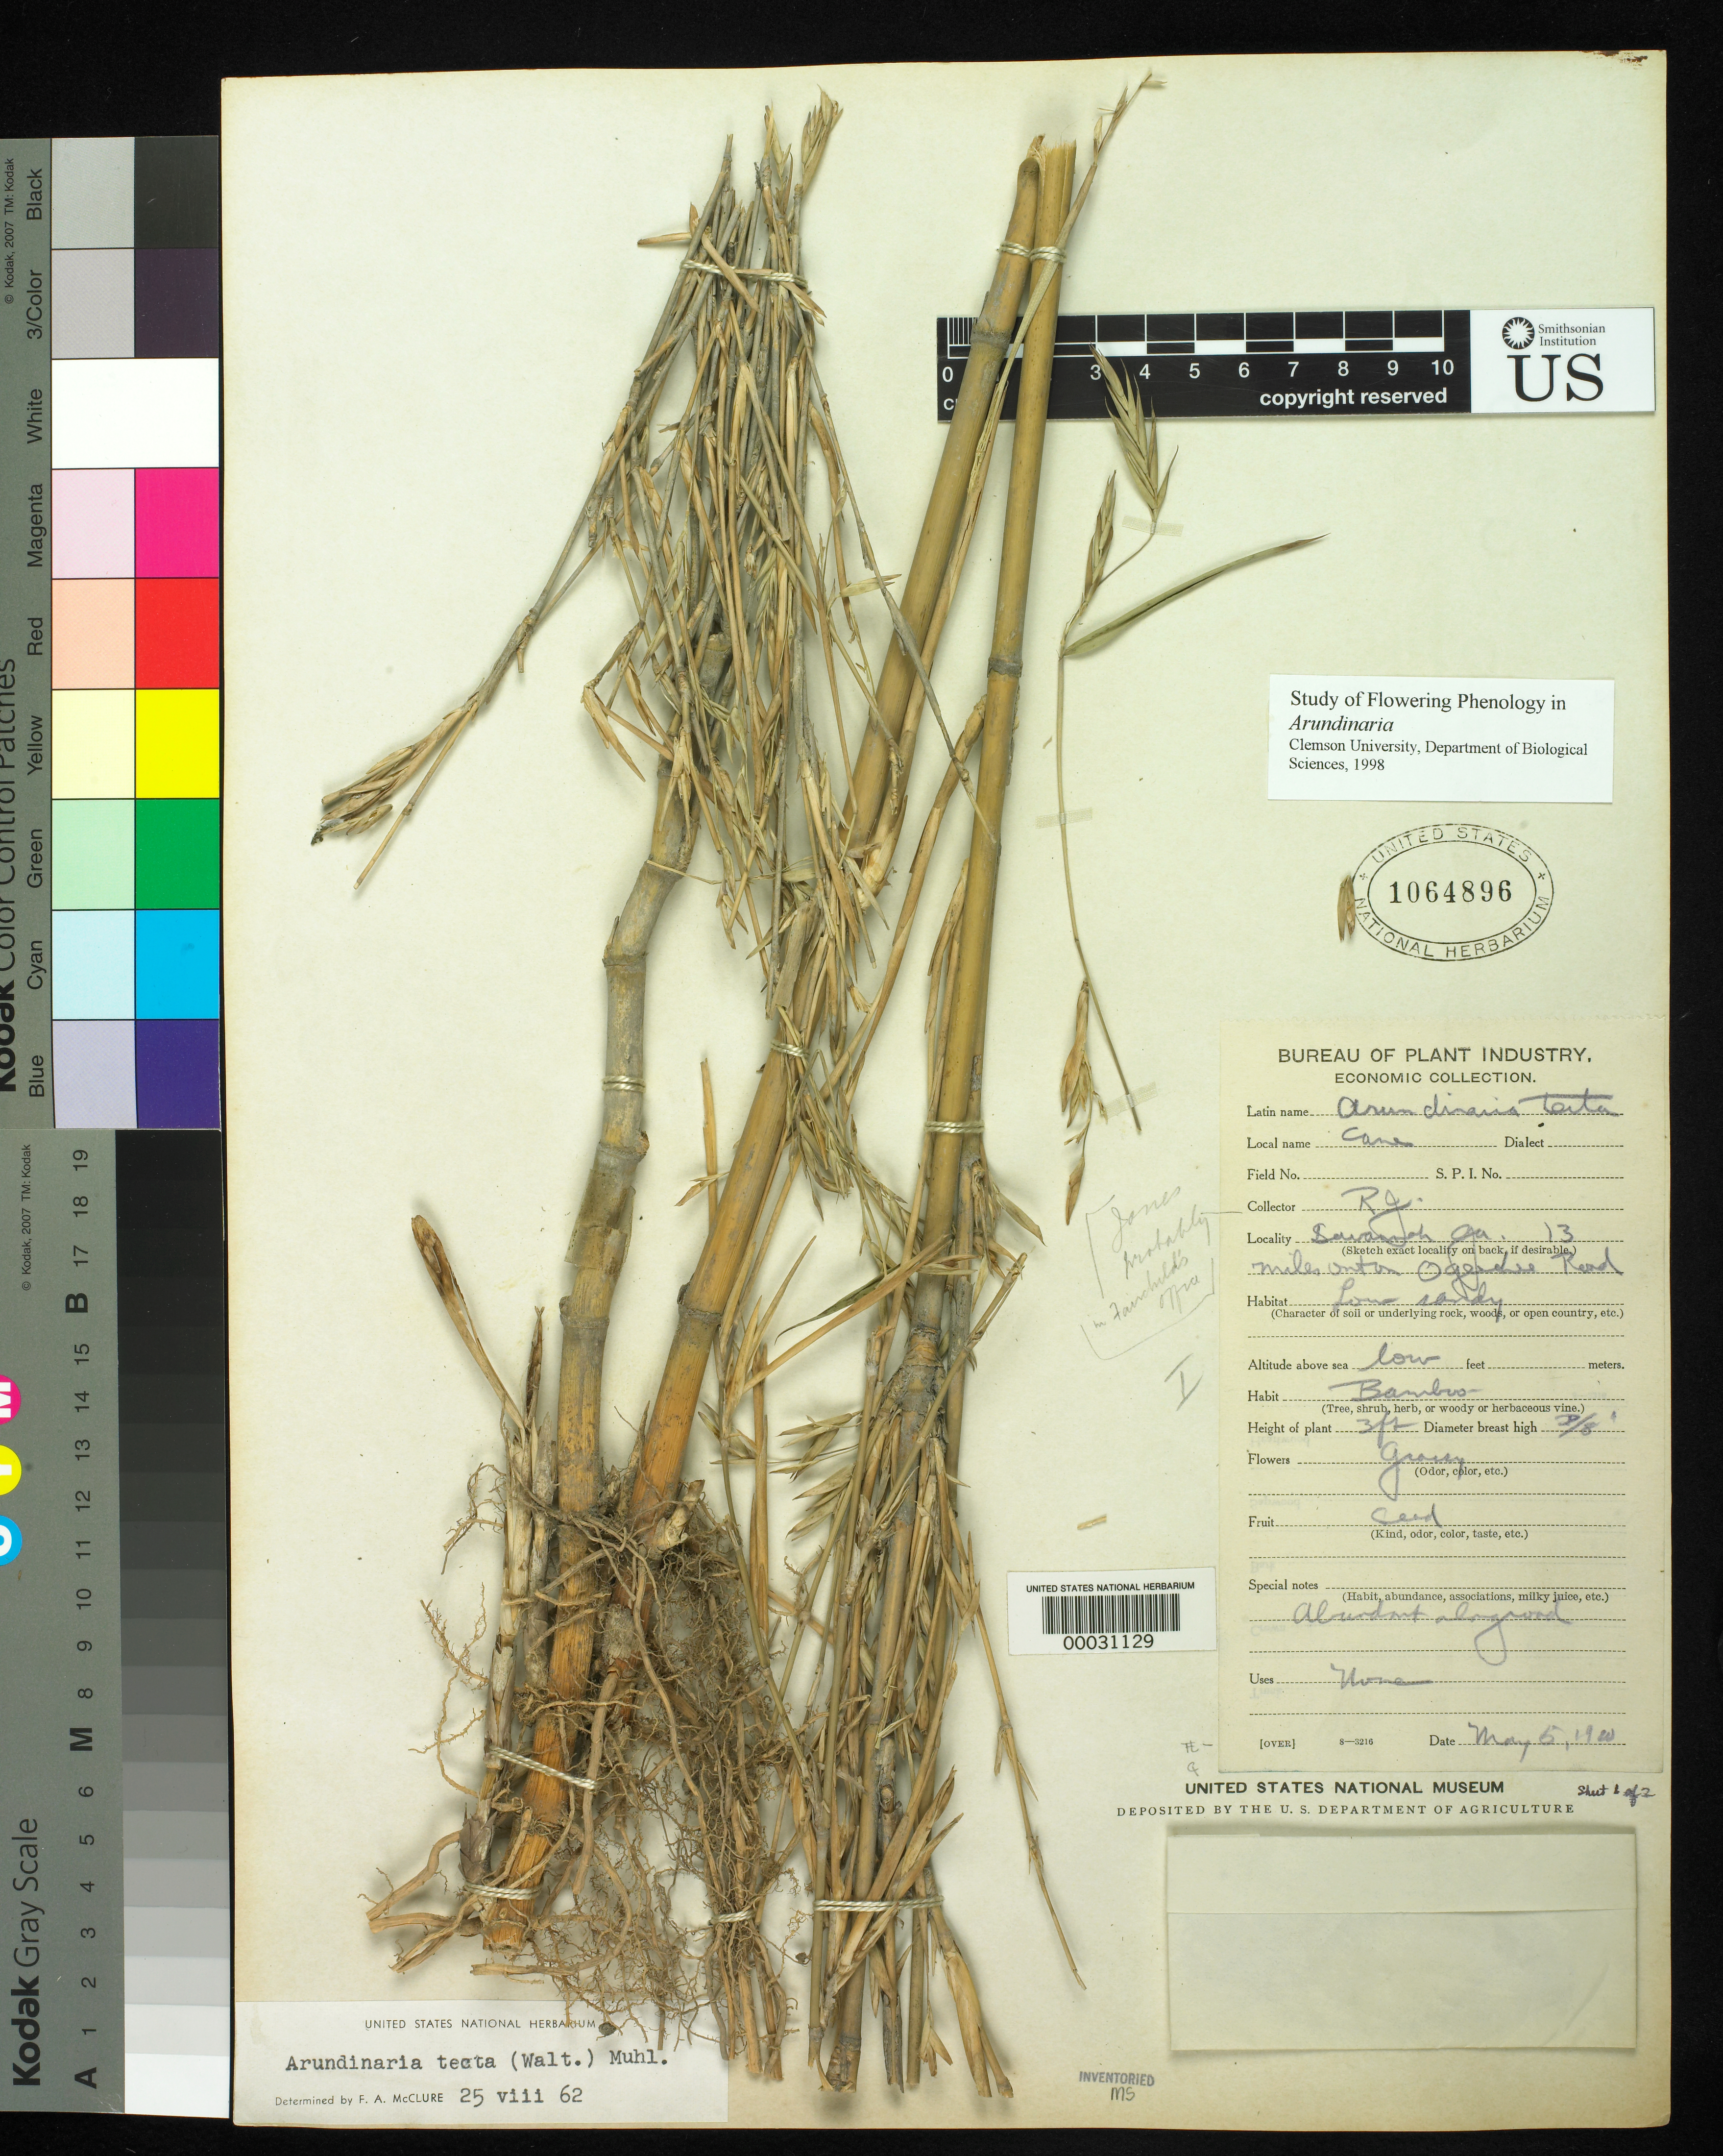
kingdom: Plantae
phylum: Tracheophyta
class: Liliopsida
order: Poales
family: Poaceae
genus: Arundinaria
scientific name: Arundinaria tecta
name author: (Walter) Muhl.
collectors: R. Jones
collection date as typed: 05 May 1920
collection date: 1920-05-05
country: United States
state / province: Georgia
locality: Savannah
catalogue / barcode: US 1064896